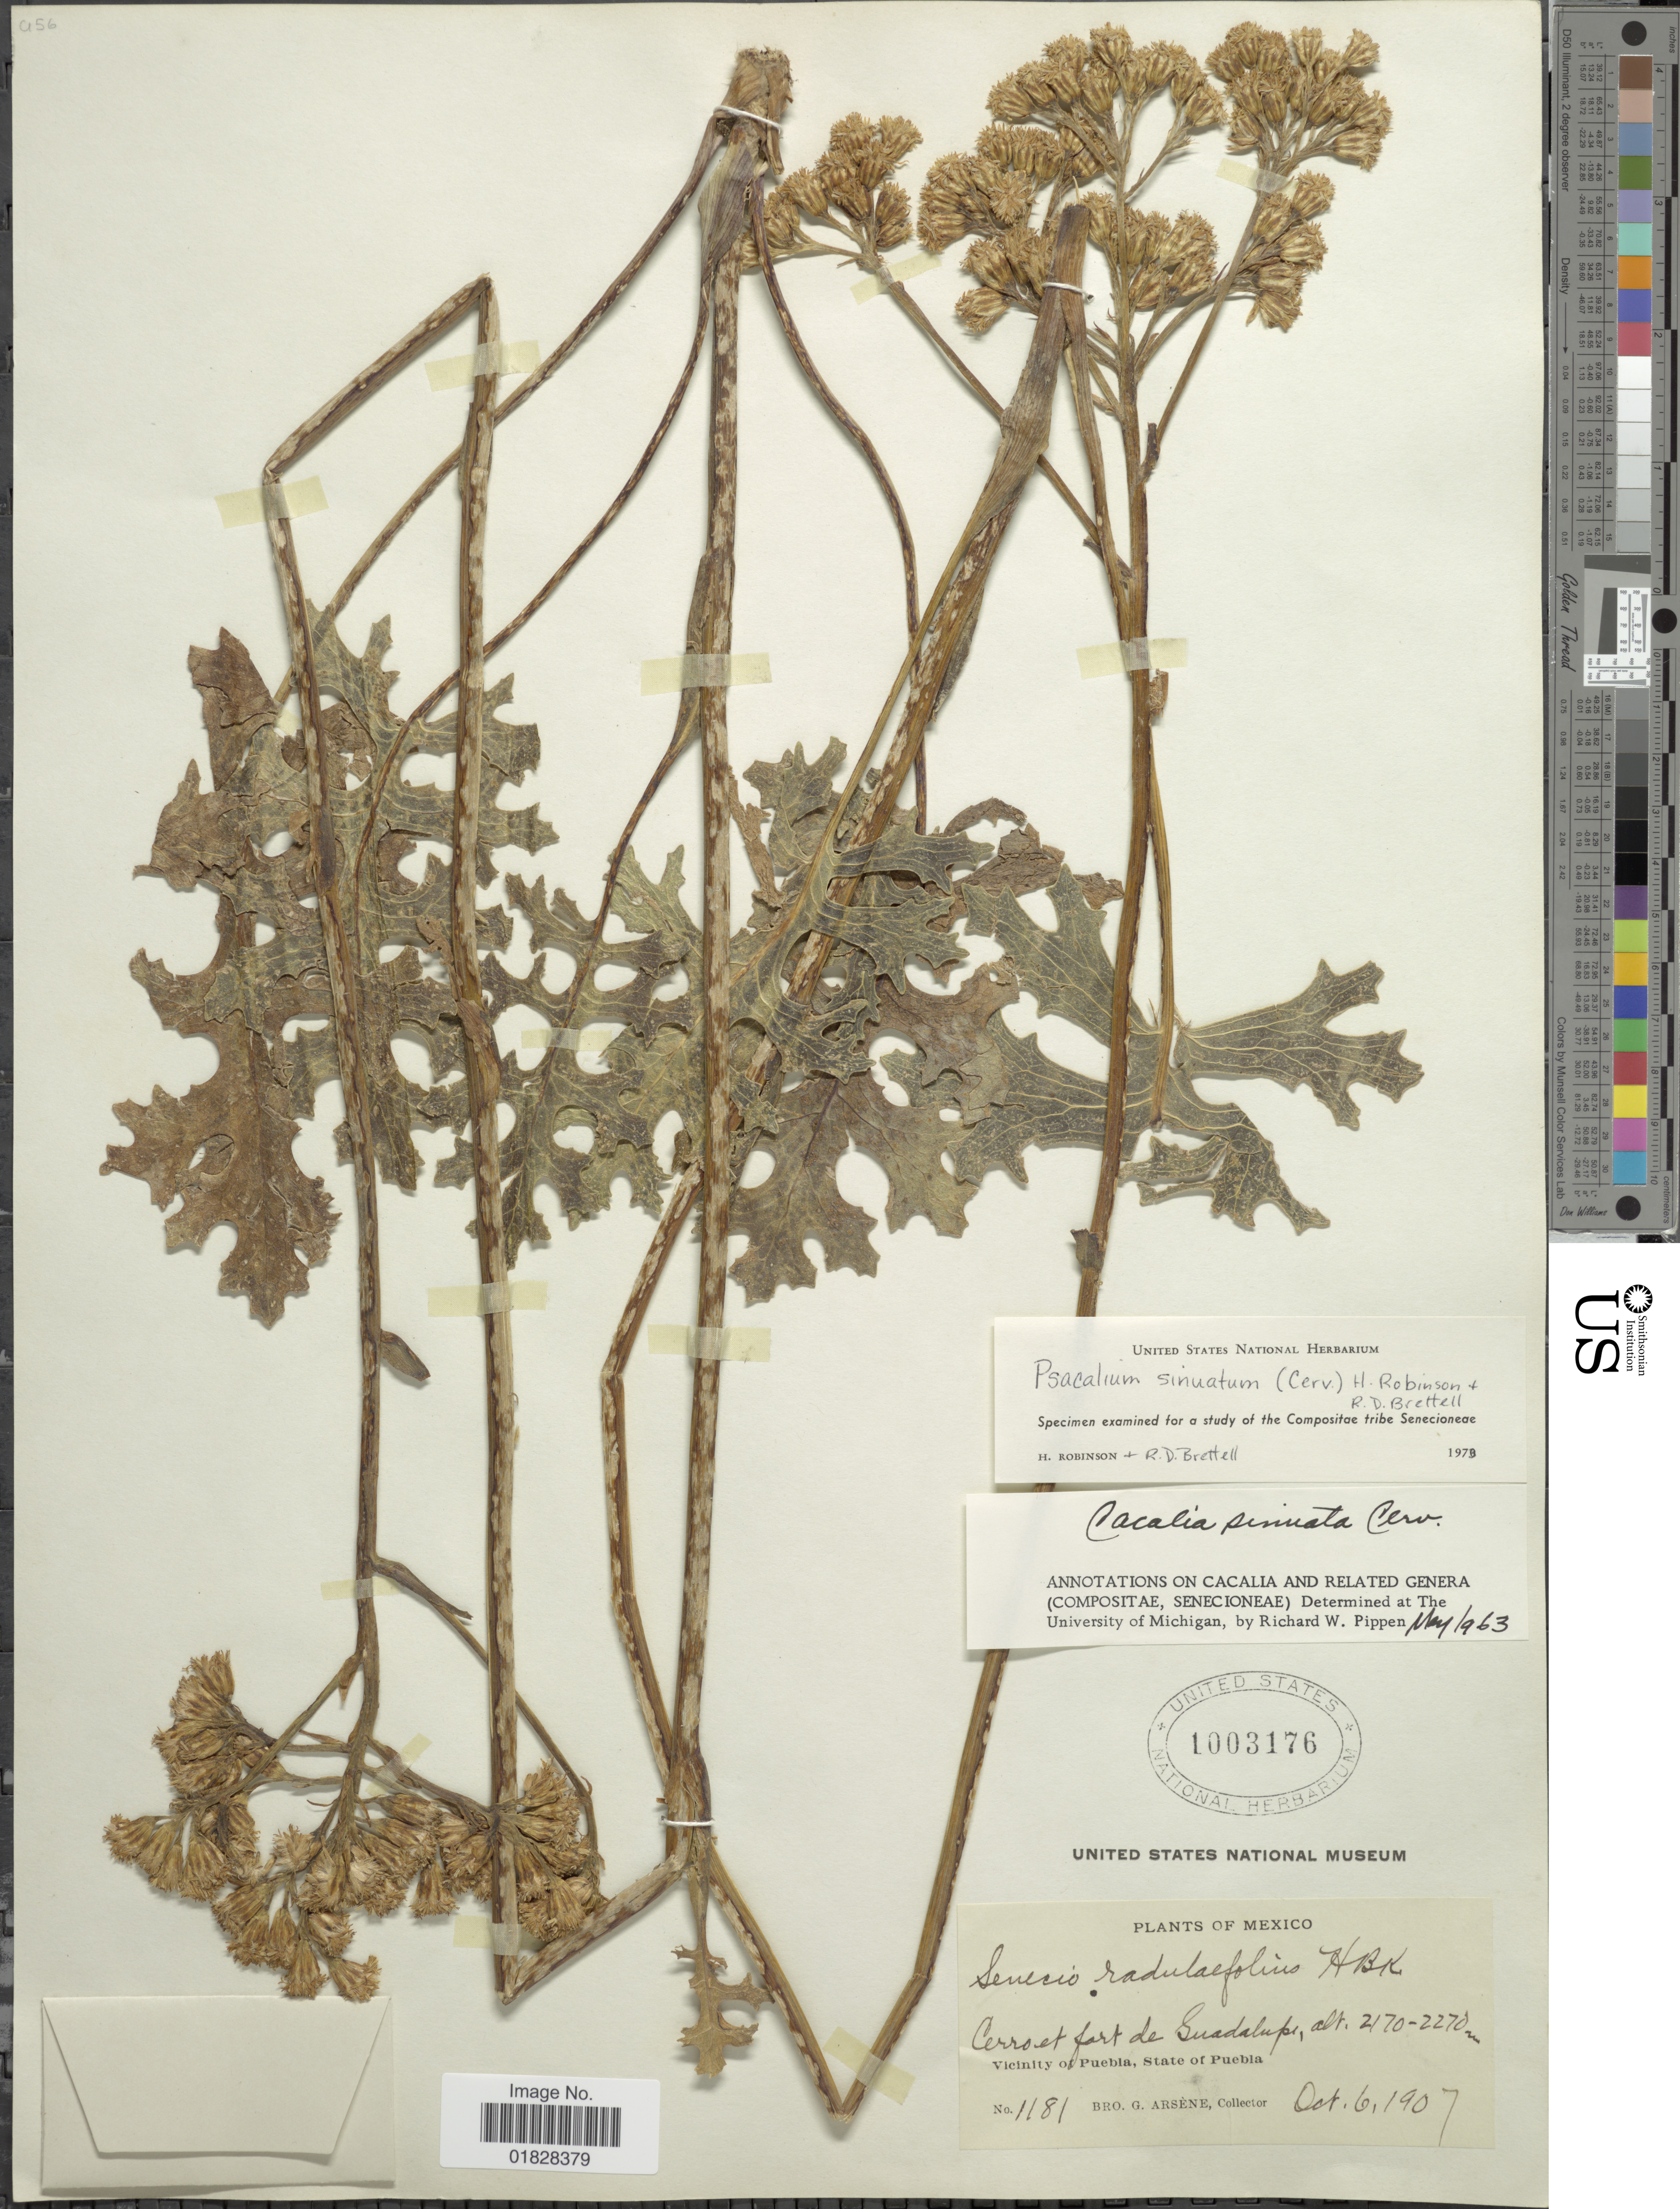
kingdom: Plantae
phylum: Tracheophyta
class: Magnoliopsida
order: Asterales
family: Asteraceae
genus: Psacalium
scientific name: Psacalium sinuatum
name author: (Cerv.) H. Rob. & Brettell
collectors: Bro. G. Arsène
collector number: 1181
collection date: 1907-10-06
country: Mexico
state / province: Puebla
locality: Cerro fort de Guadalupe. Vicinity of Puebla, State of Puebla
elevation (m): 2170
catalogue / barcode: US 1003176